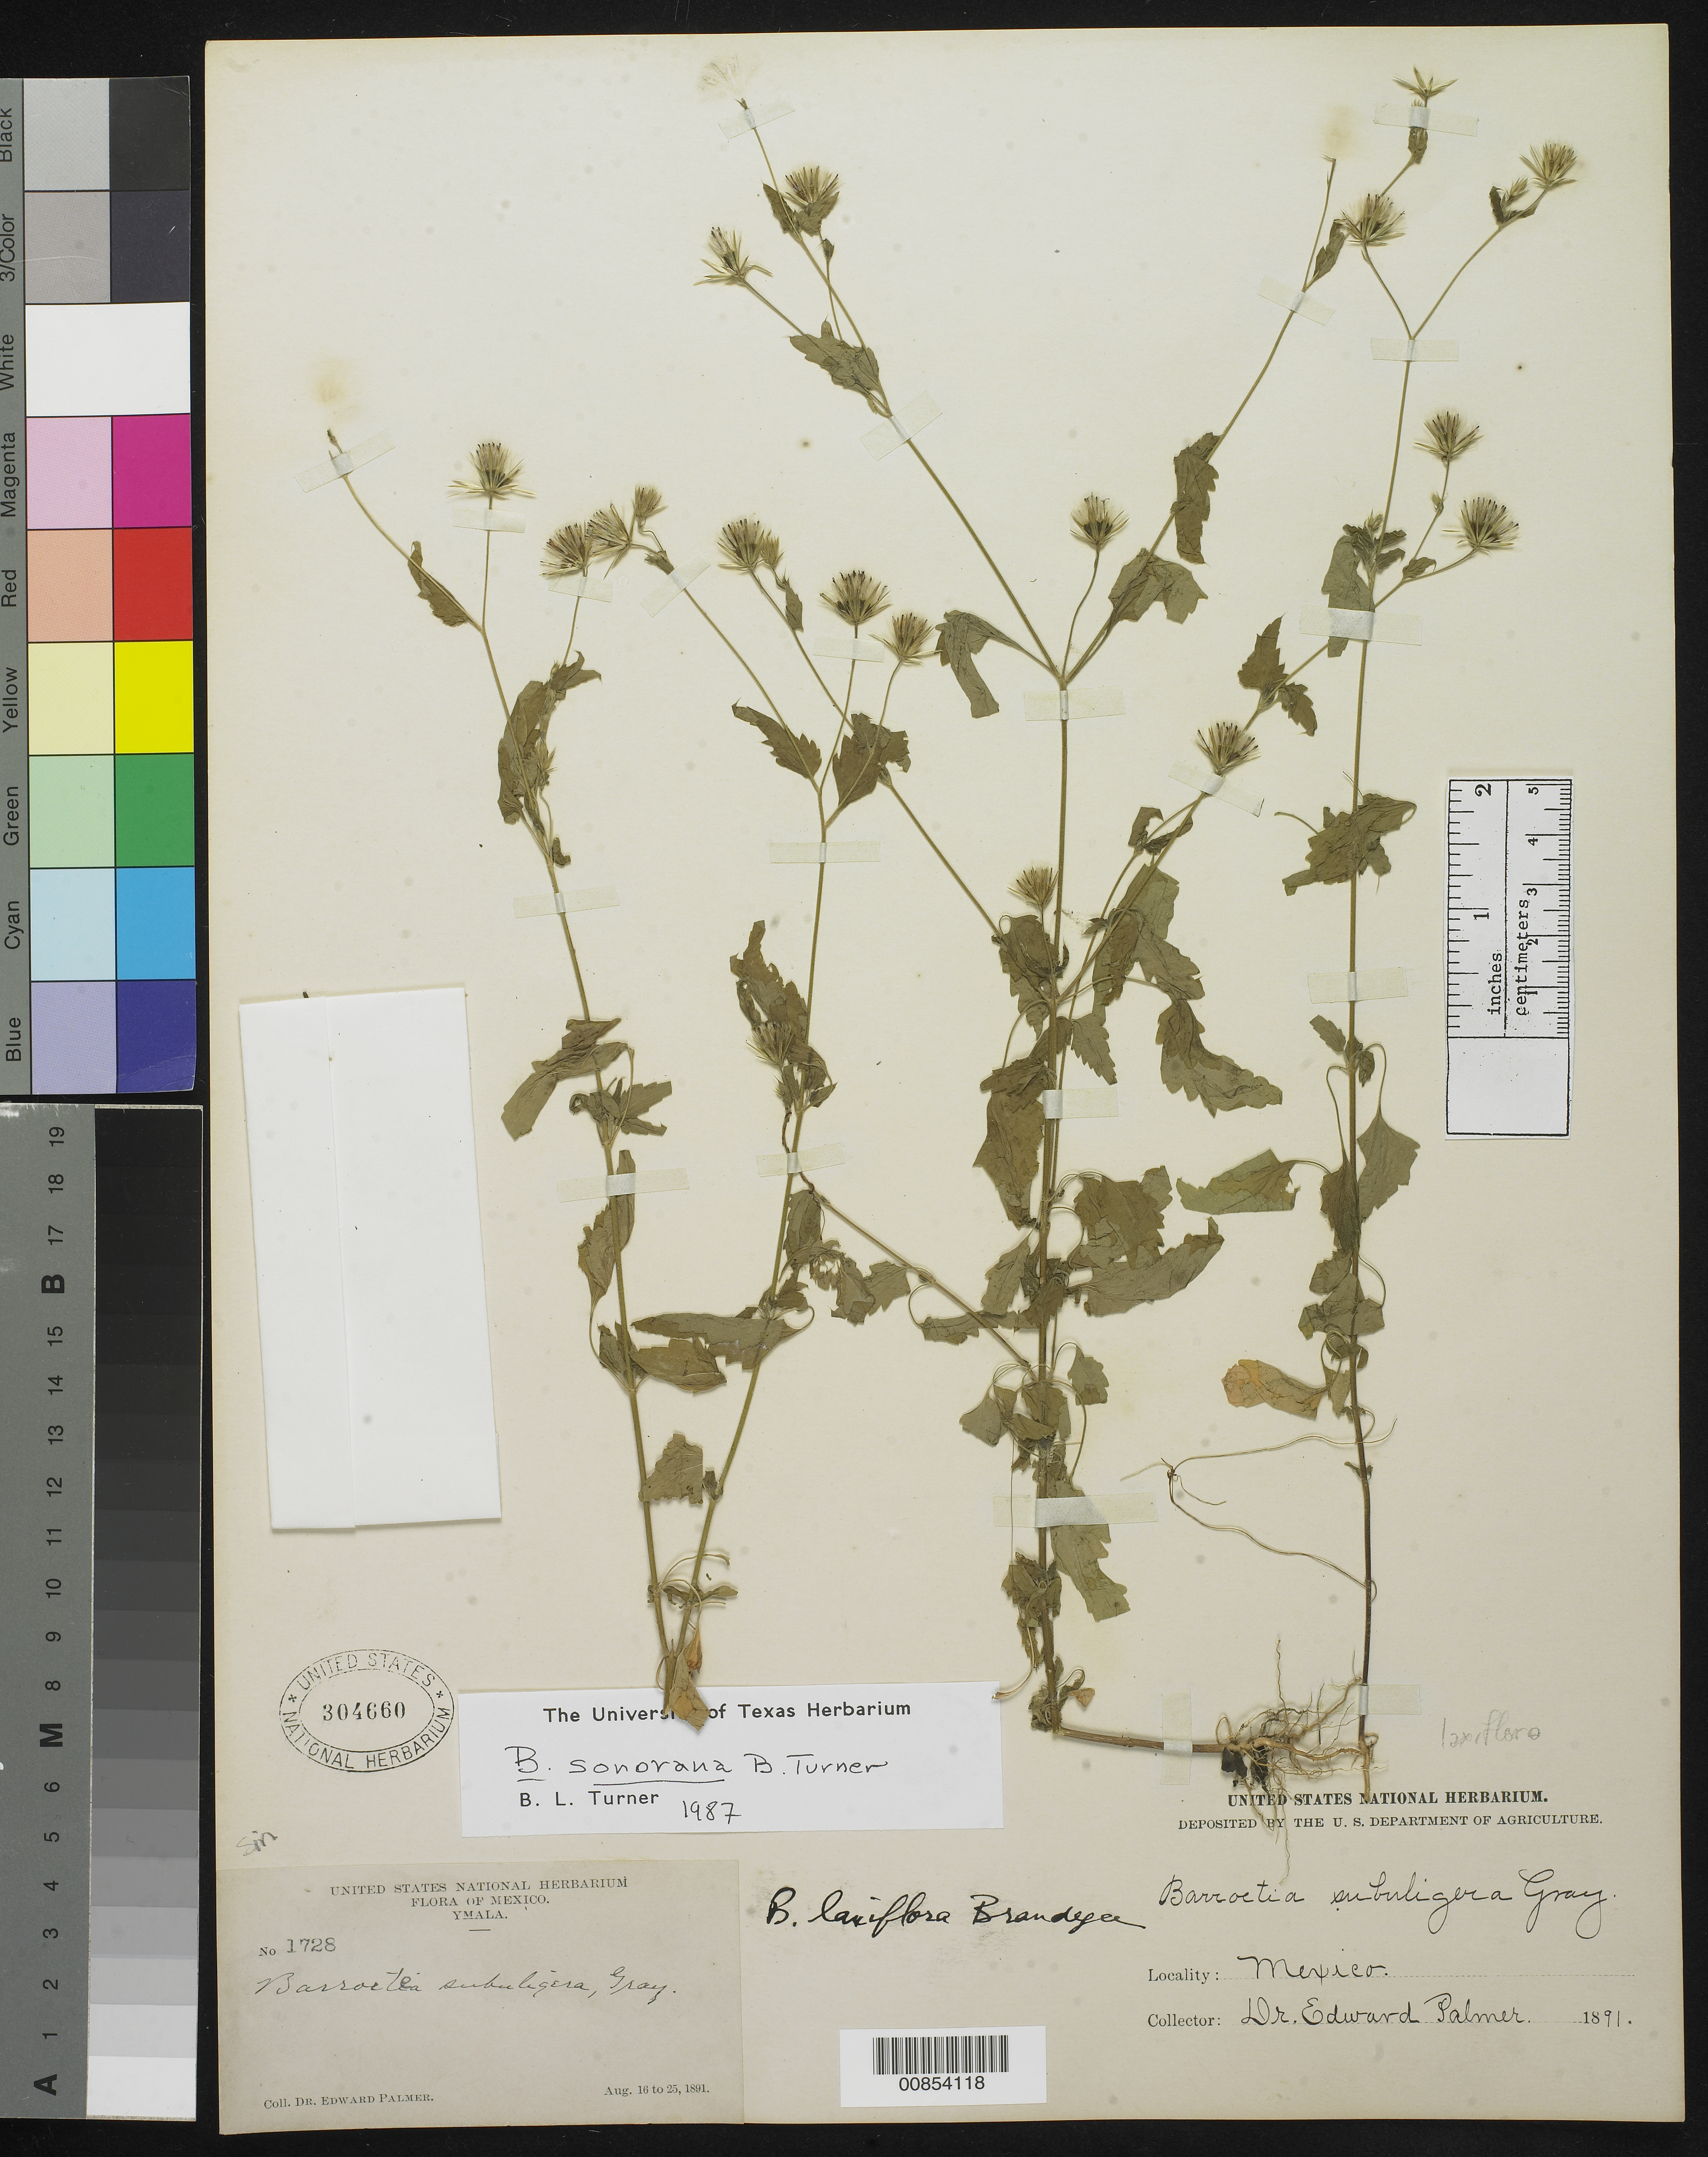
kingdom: Plantae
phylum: Tracheophyta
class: Magnoliopsida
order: Asterales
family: Asteraceae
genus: Barroetea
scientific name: Barroetea sonorae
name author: B.L. Turner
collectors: E. Palmer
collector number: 1728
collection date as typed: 16 Aug 1891 to 25 Aug 1891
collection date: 1891-08-16/1891-08-25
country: Mexico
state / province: Sinaloa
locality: Ymala, Sinaloa.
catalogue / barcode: US 304660